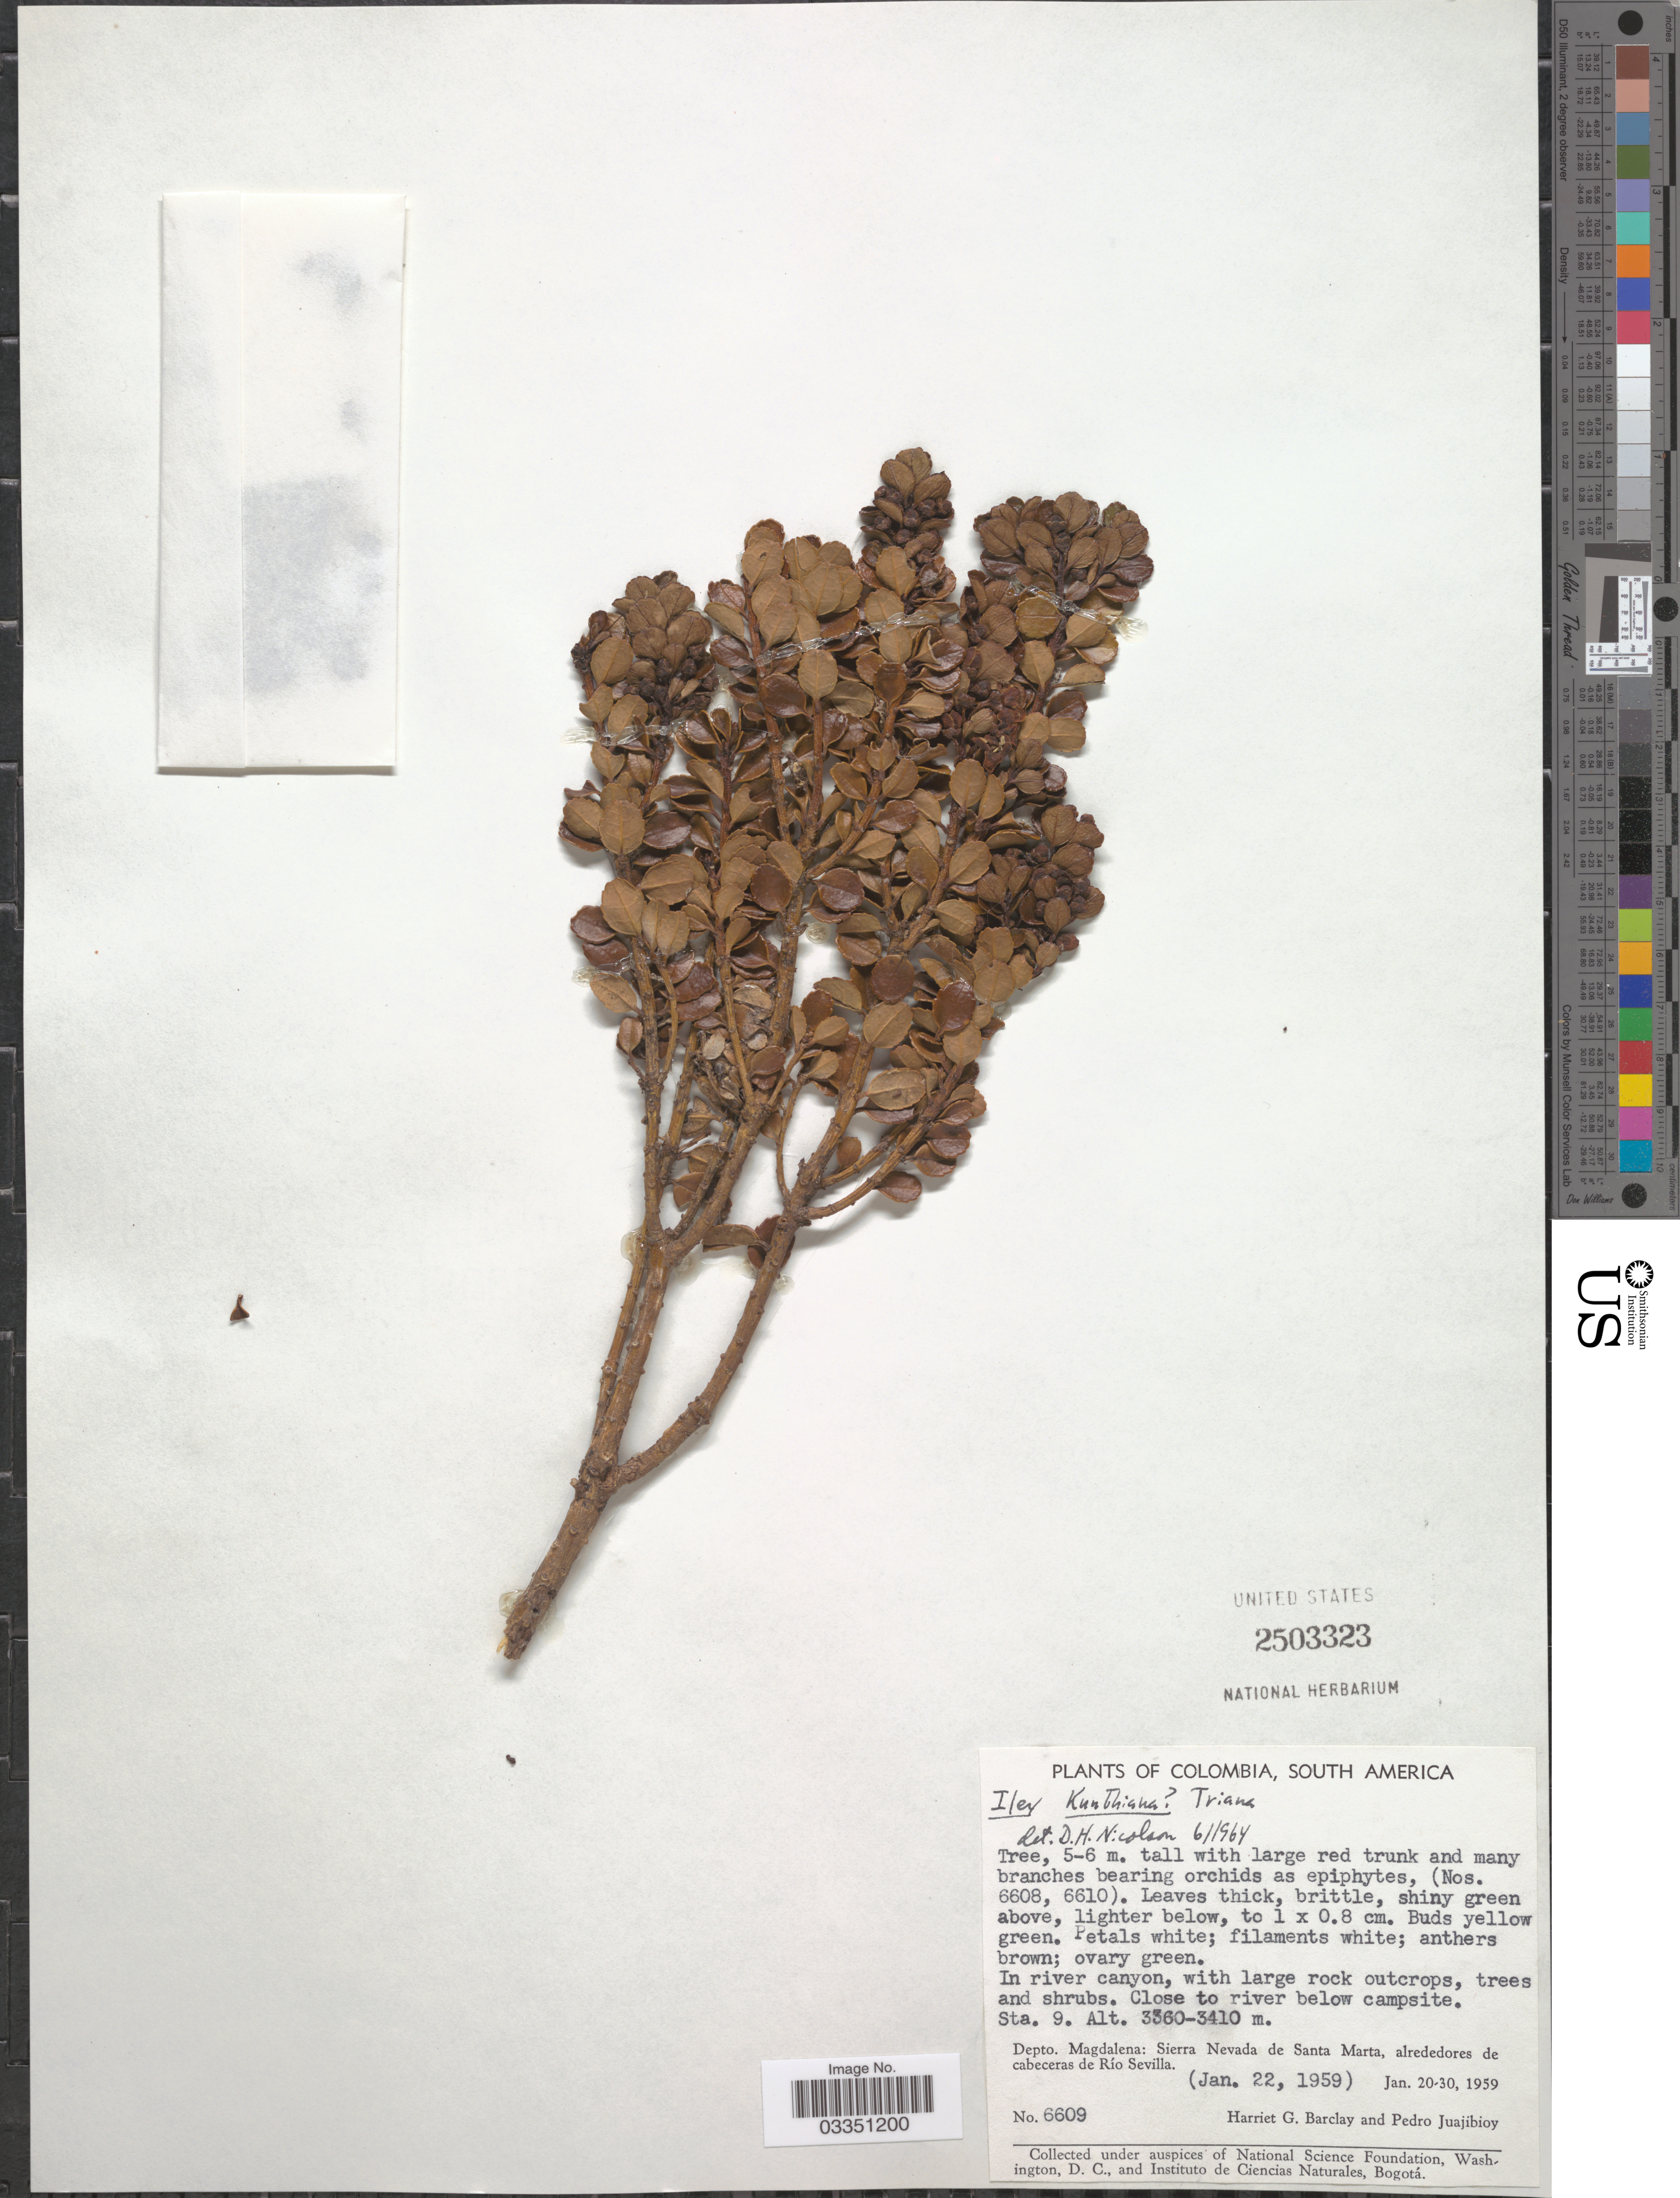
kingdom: Plantae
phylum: Tracheophyta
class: Magnoliopsida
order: Aquifoliales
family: Aquifoliaceae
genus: Ilex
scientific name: Ilex kunthiana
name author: Triana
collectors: H. G. Barclay & P. Juajibioy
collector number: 6609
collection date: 1959-01-22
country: Colombia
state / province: Magdalena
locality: Sta. 9. Depto. Magdalena: Sierra Nevada de Santa Marta, alrededores de cabeceras de Río Sevilla.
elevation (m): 3360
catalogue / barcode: US 2503323